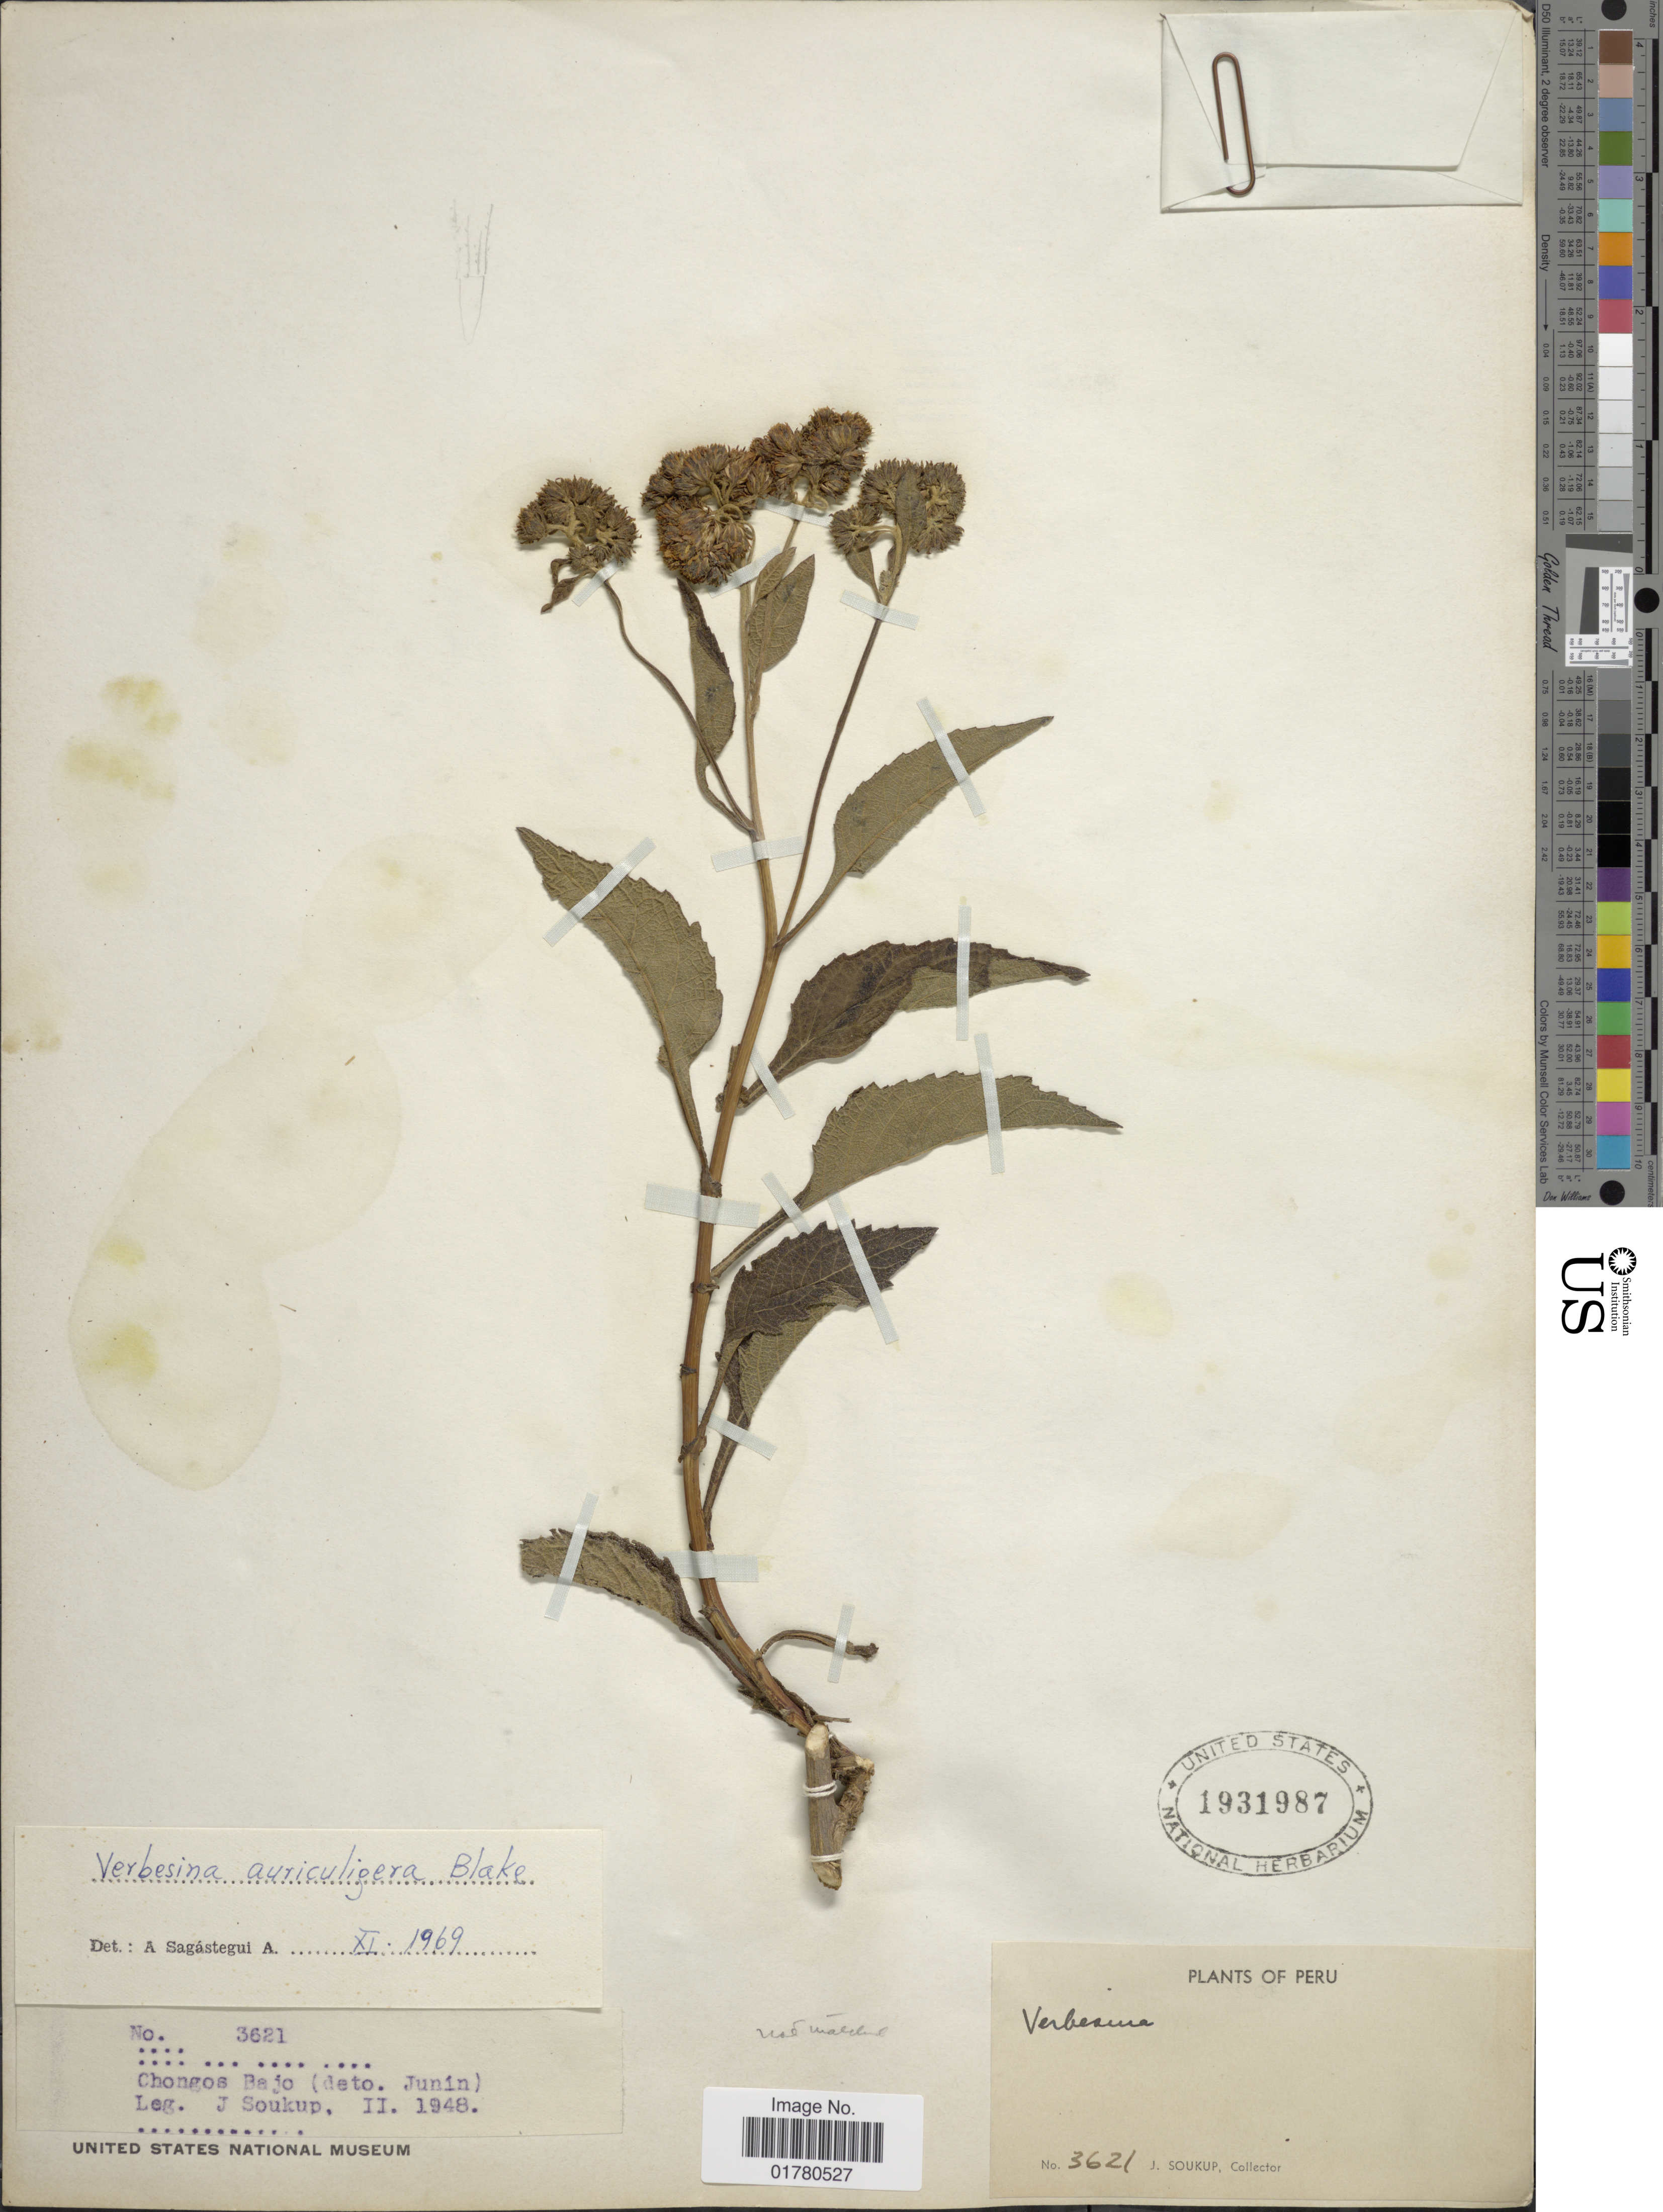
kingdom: Plantae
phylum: Tracheophyta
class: Magnoliopsida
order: Asterales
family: Asteraceae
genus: Verbesina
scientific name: Verbesina auriculigera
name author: S.F. Blake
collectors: J. Soukop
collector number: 3621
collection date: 1948-02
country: Peru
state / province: Junín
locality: Chingos Bajo (Deto Junín)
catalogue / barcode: US 1931987